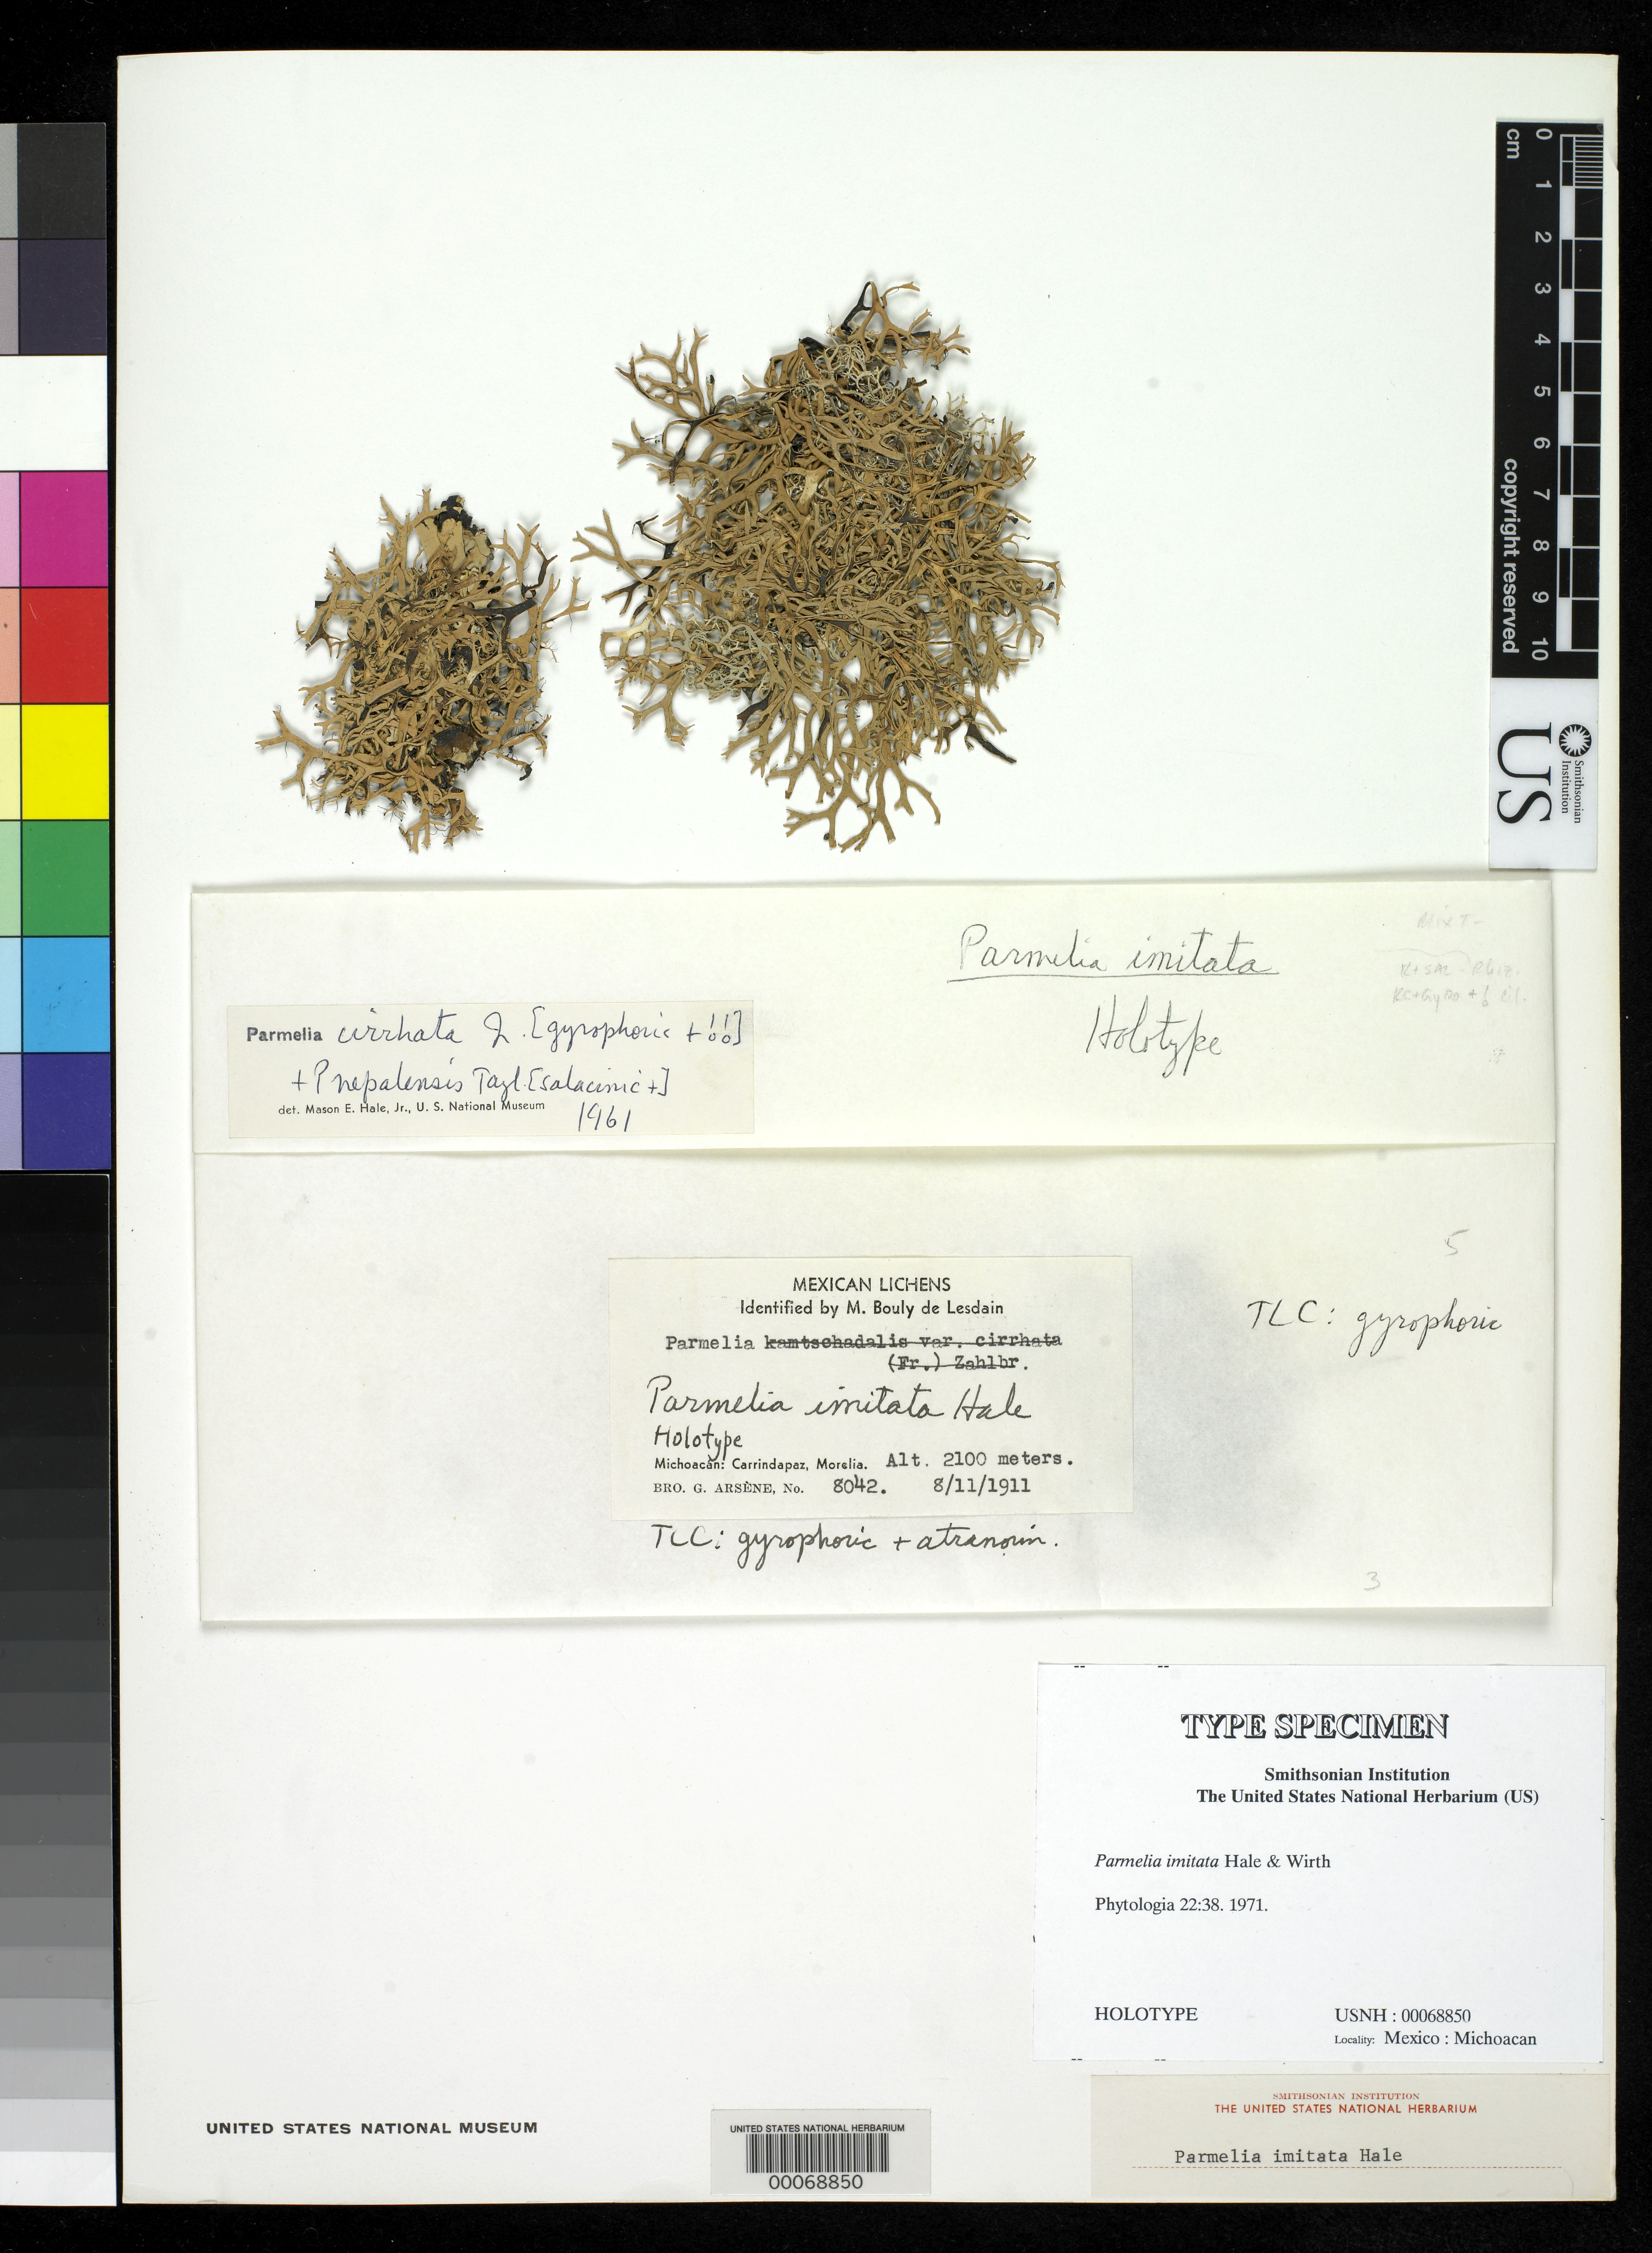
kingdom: Fungi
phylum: Ascomycota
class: Lecanoromycetes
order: Lecanorales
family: Parmeliaceae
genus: Parmelia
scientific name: Parmelia imitata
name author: Hale & M. Wirth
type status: Holotype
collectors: Bro. G. Arsène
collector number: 8042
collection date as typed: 08 Nov 1911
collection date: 1911-11-08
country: Mexico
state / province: Michoacán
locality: Carrindapaz, Morelia.